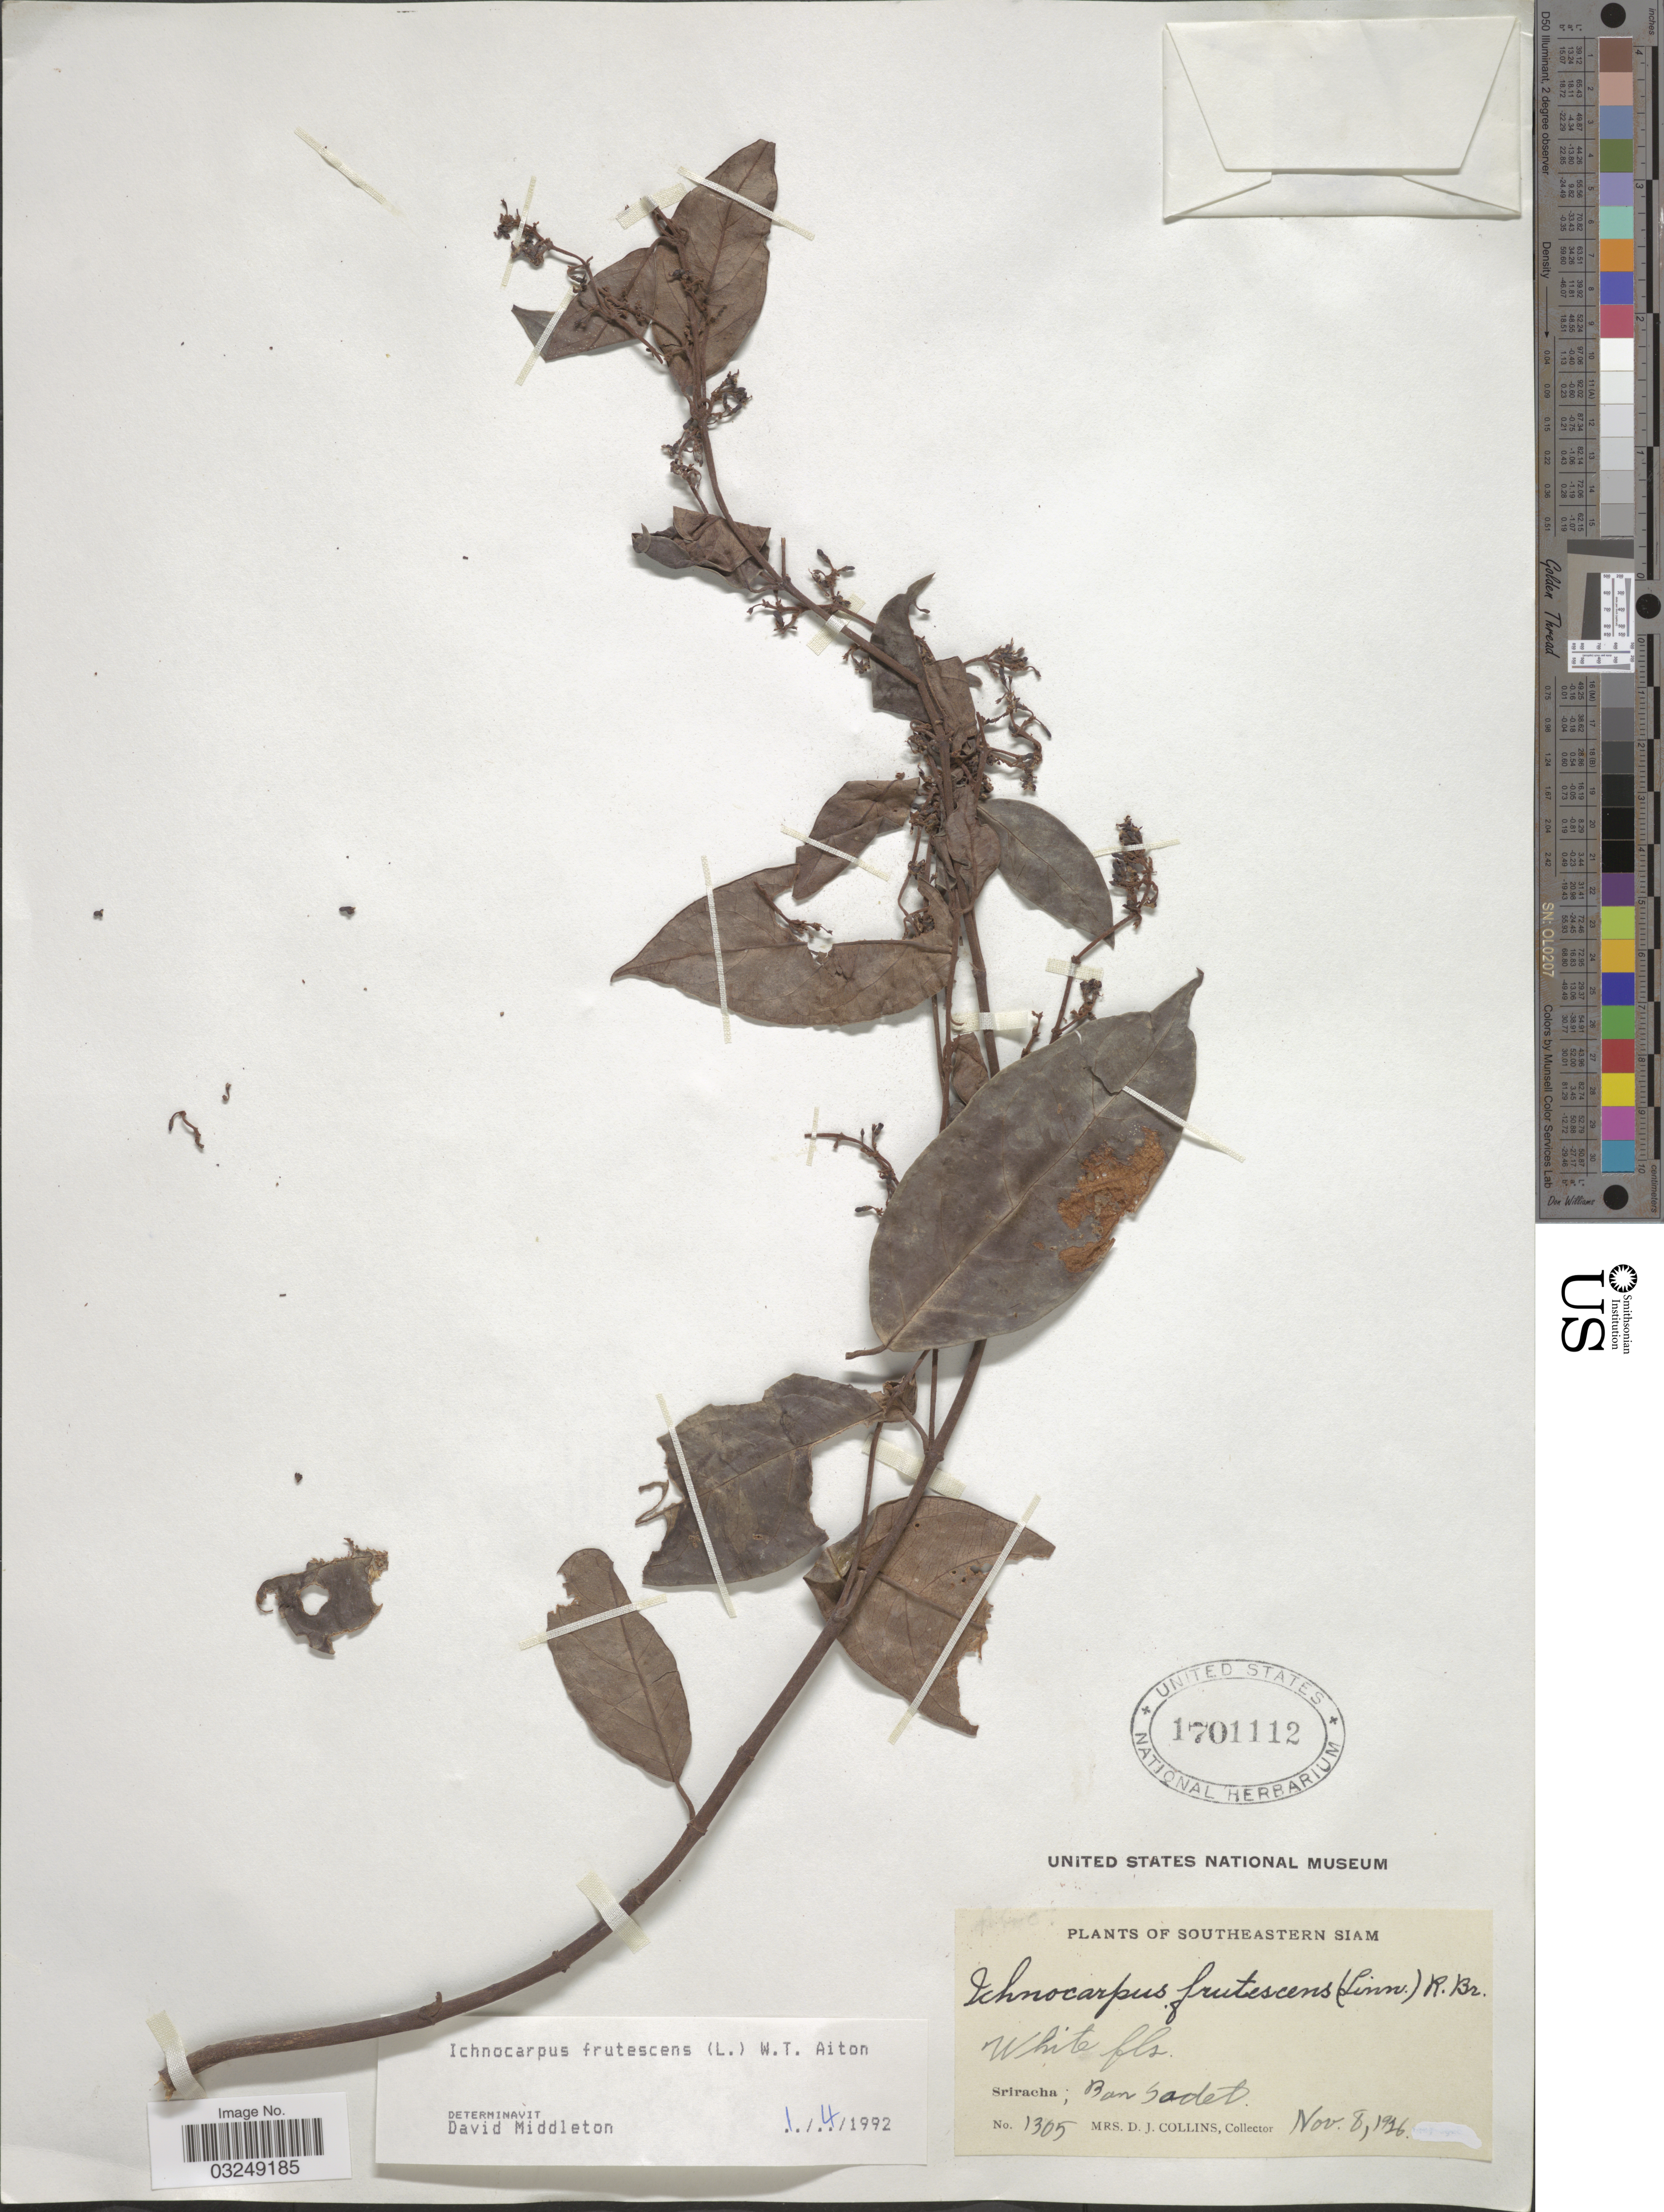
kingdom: Plantae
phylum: Tracheophyta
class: Magnoliopsida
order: Gentianales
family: Apocynaceae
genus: Ichnocarpus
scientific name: Ichnocarpus frutescens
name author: (L.) W.T. Aiton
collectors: Mrs. D. J. Collins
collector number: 1305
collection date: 1926-11-08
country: Thailand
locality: Southeastern Siam. Sriracha; Ban Sadet.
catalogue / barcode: US 1701112